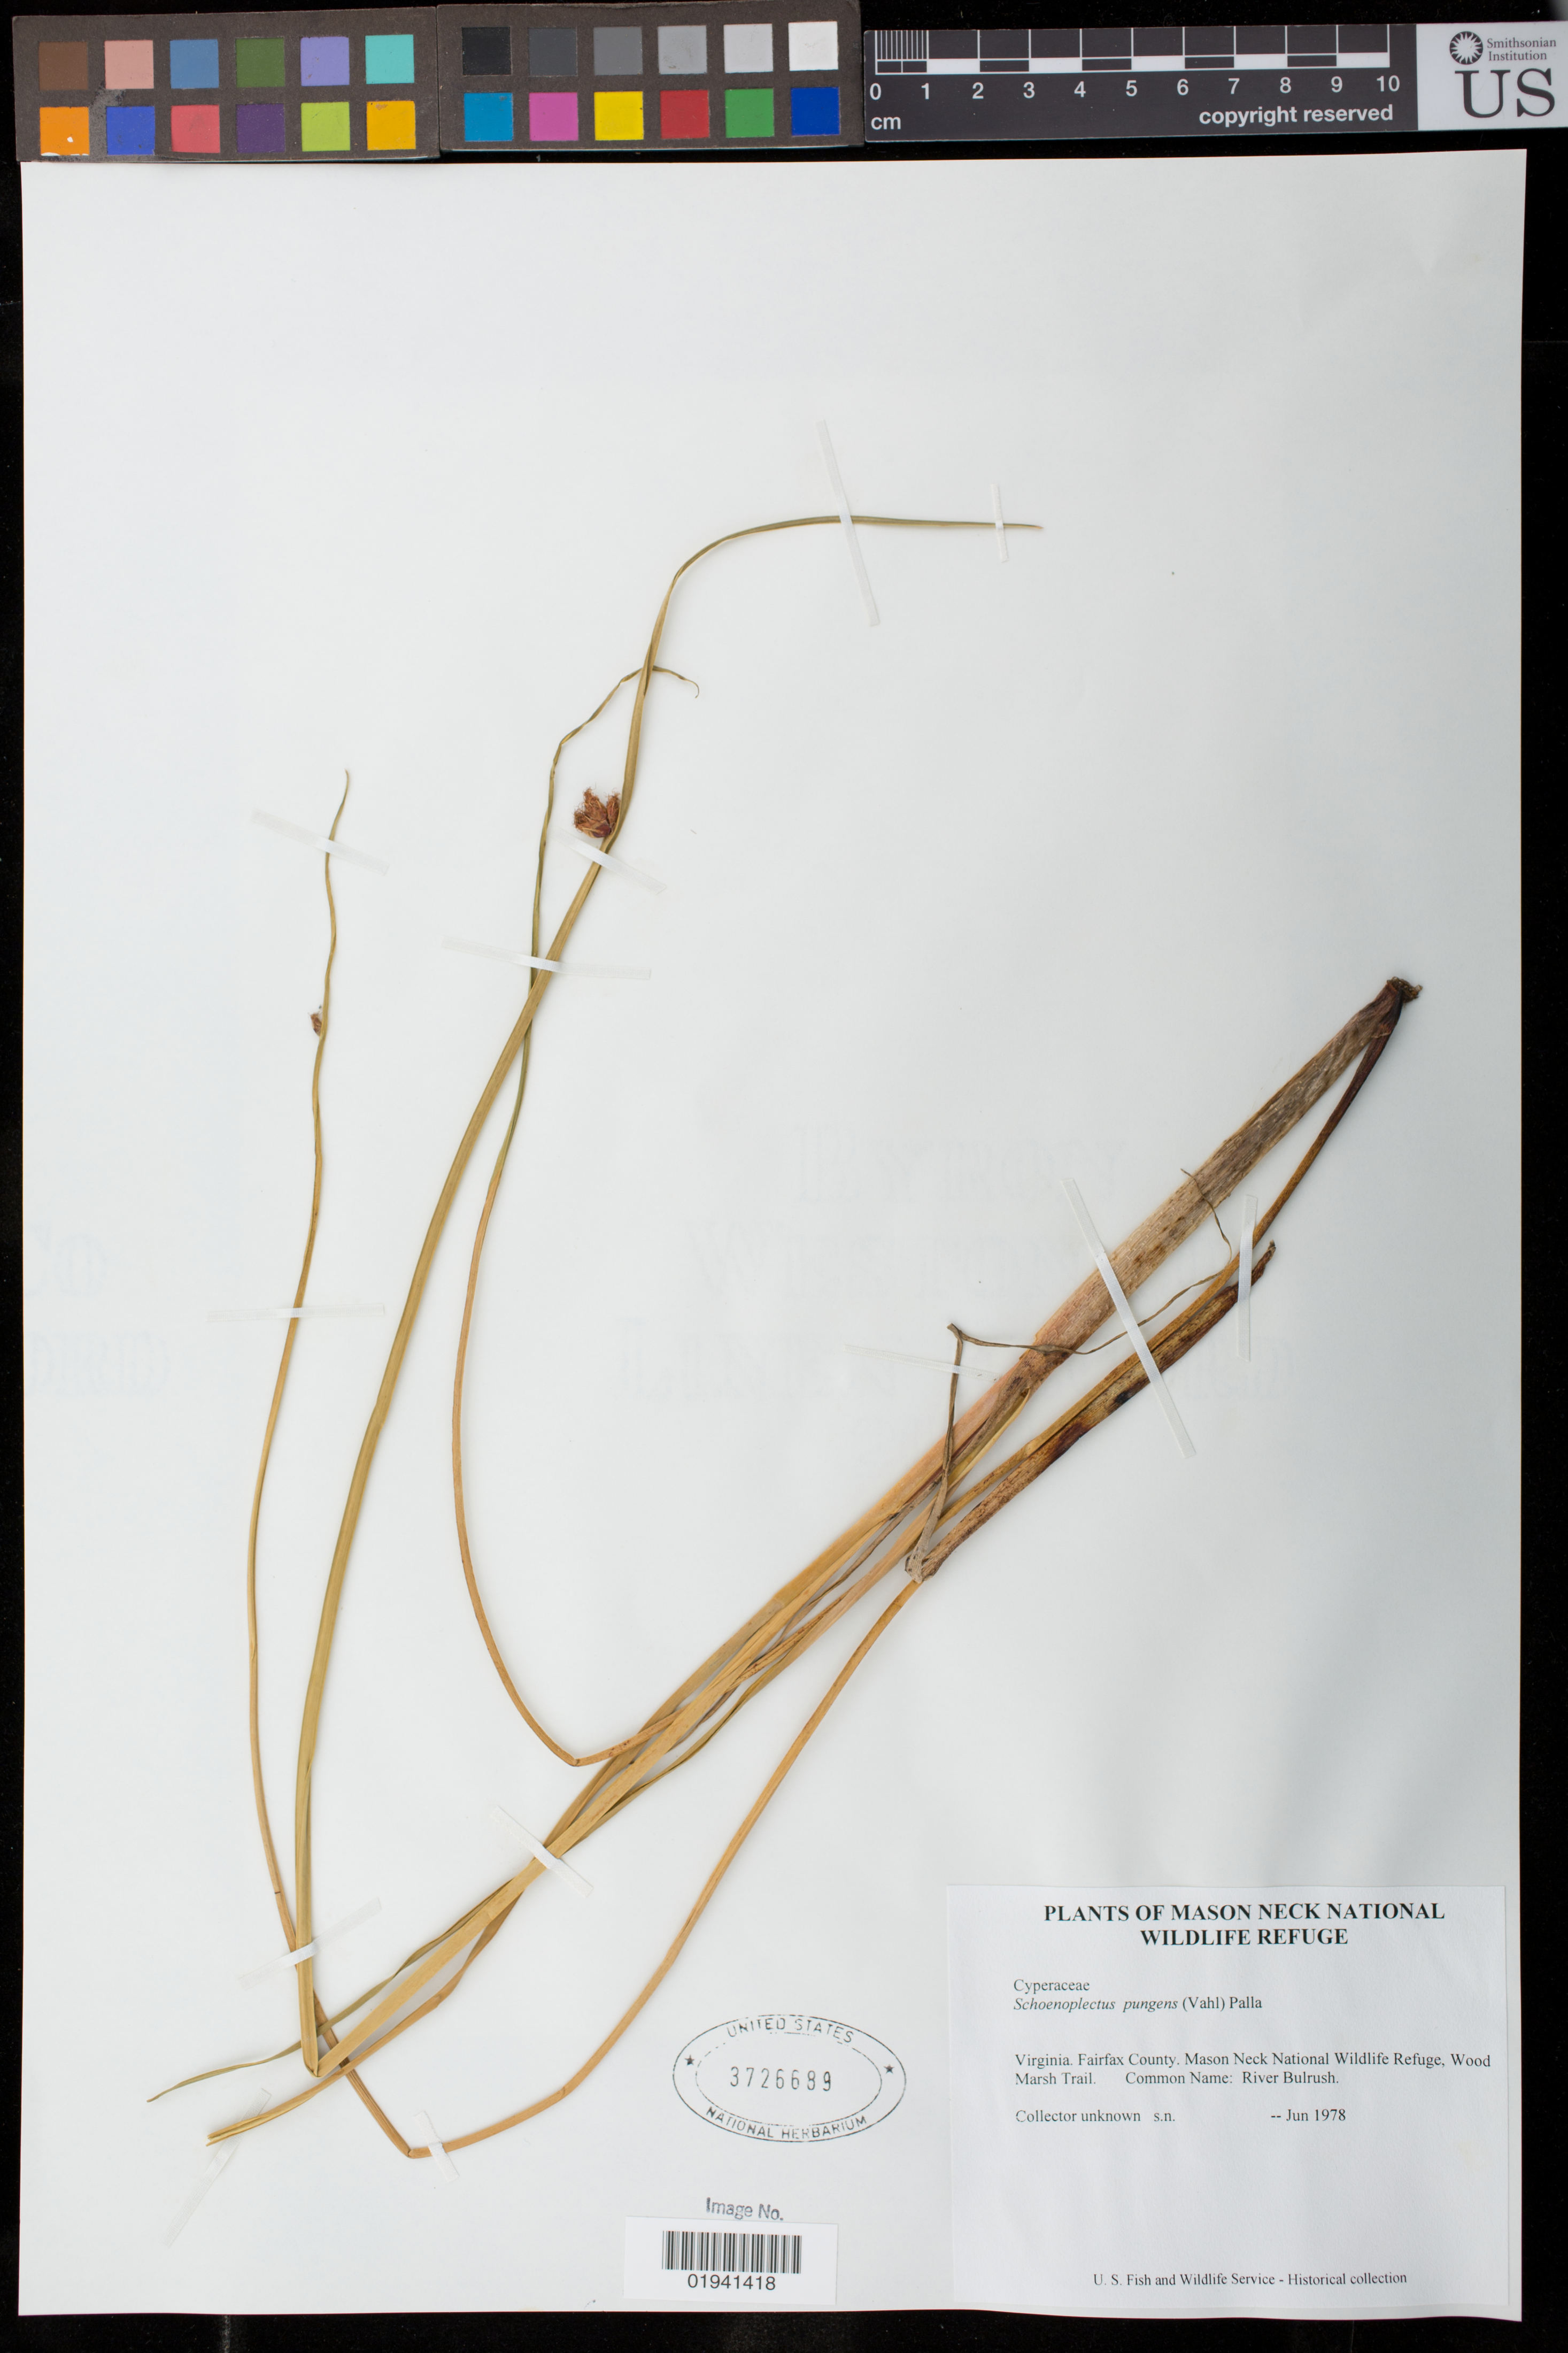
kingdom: Plantae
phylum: Tracheophyta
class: Liliopsida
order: Poales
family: Cyperaceae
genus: Schoenoplectus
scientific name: Schoenoplectus pungens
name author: (Vahl) Palla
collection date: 1978-06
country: United States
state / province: Virginia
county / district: Fairfax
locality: Mason Neck National Wildlife Refuge, Wood Marsh Trail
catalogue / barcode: US 3726689